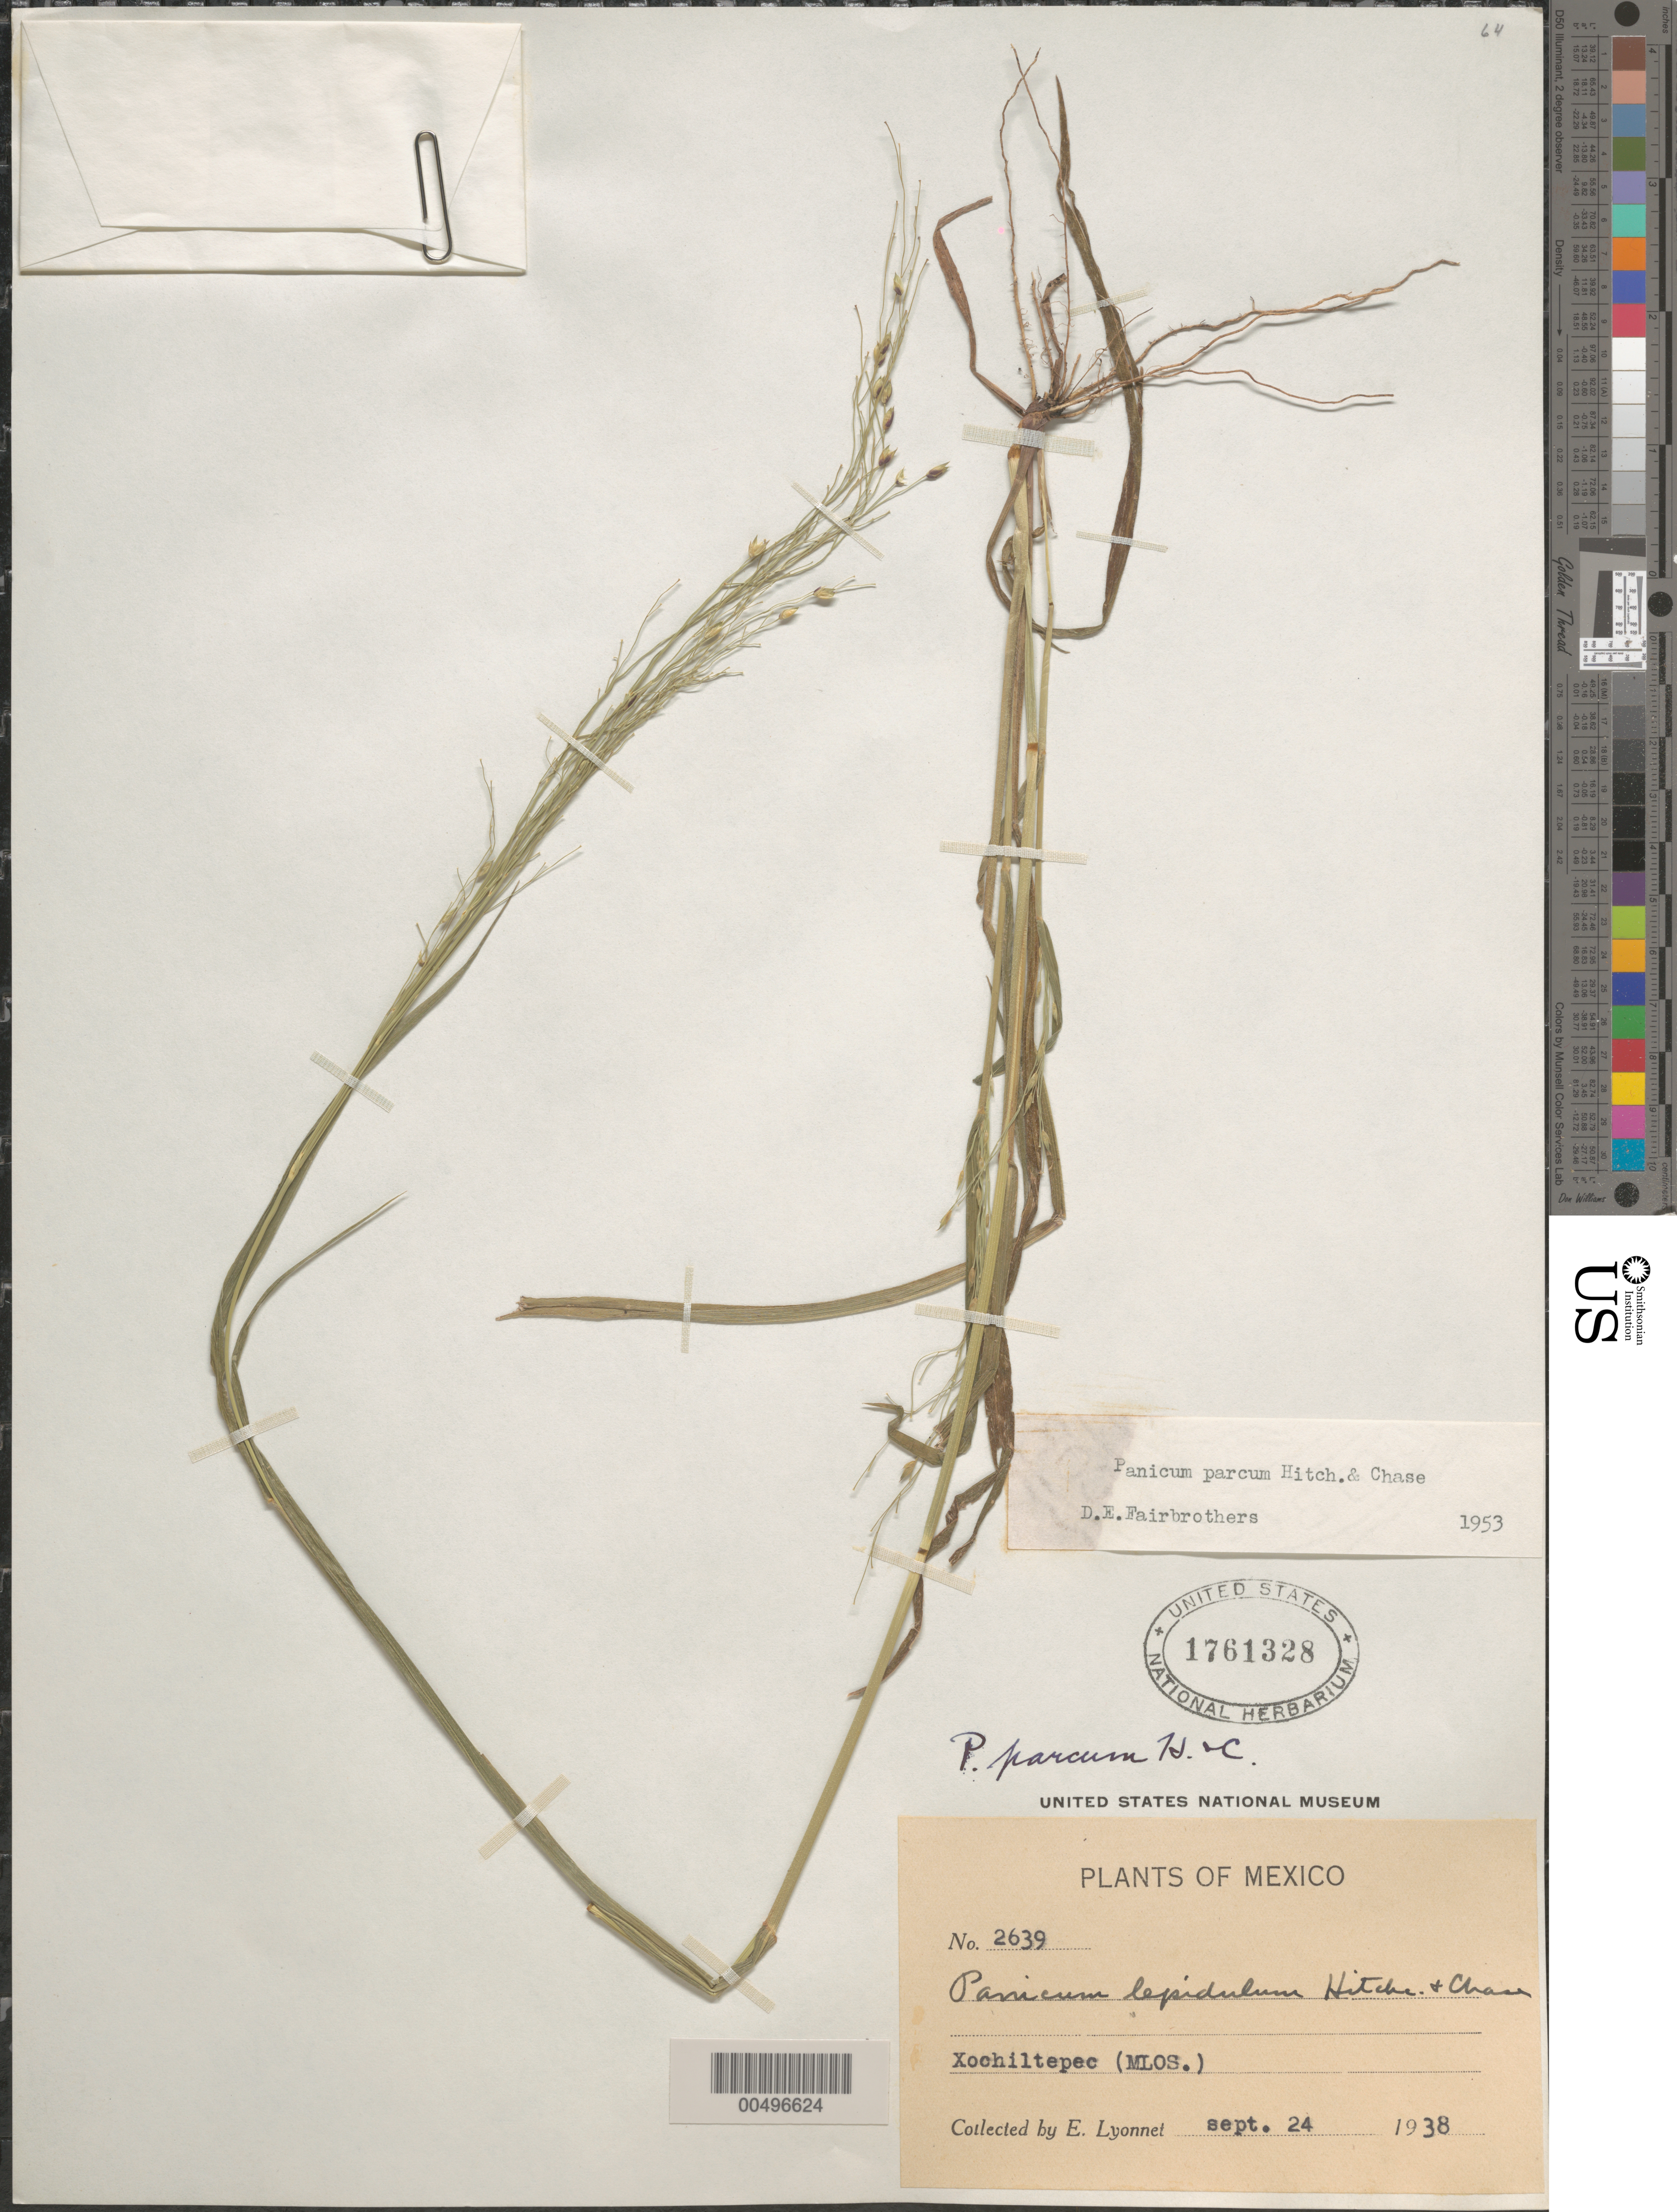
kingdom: Plantae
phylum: Tracheophyta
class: Liliopsida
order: Poales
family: Poaceae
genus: Panicum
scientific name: Panicum parcum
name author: Hitchc. & Chase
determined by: Fairbrothers, D. E.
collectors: Bro. E. Lyonnet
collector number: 2639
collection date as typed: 24 Sep 1938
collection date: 1938-09-24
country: Mexico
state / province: Morelos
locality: Xochiltepec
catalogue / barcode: US 1761328